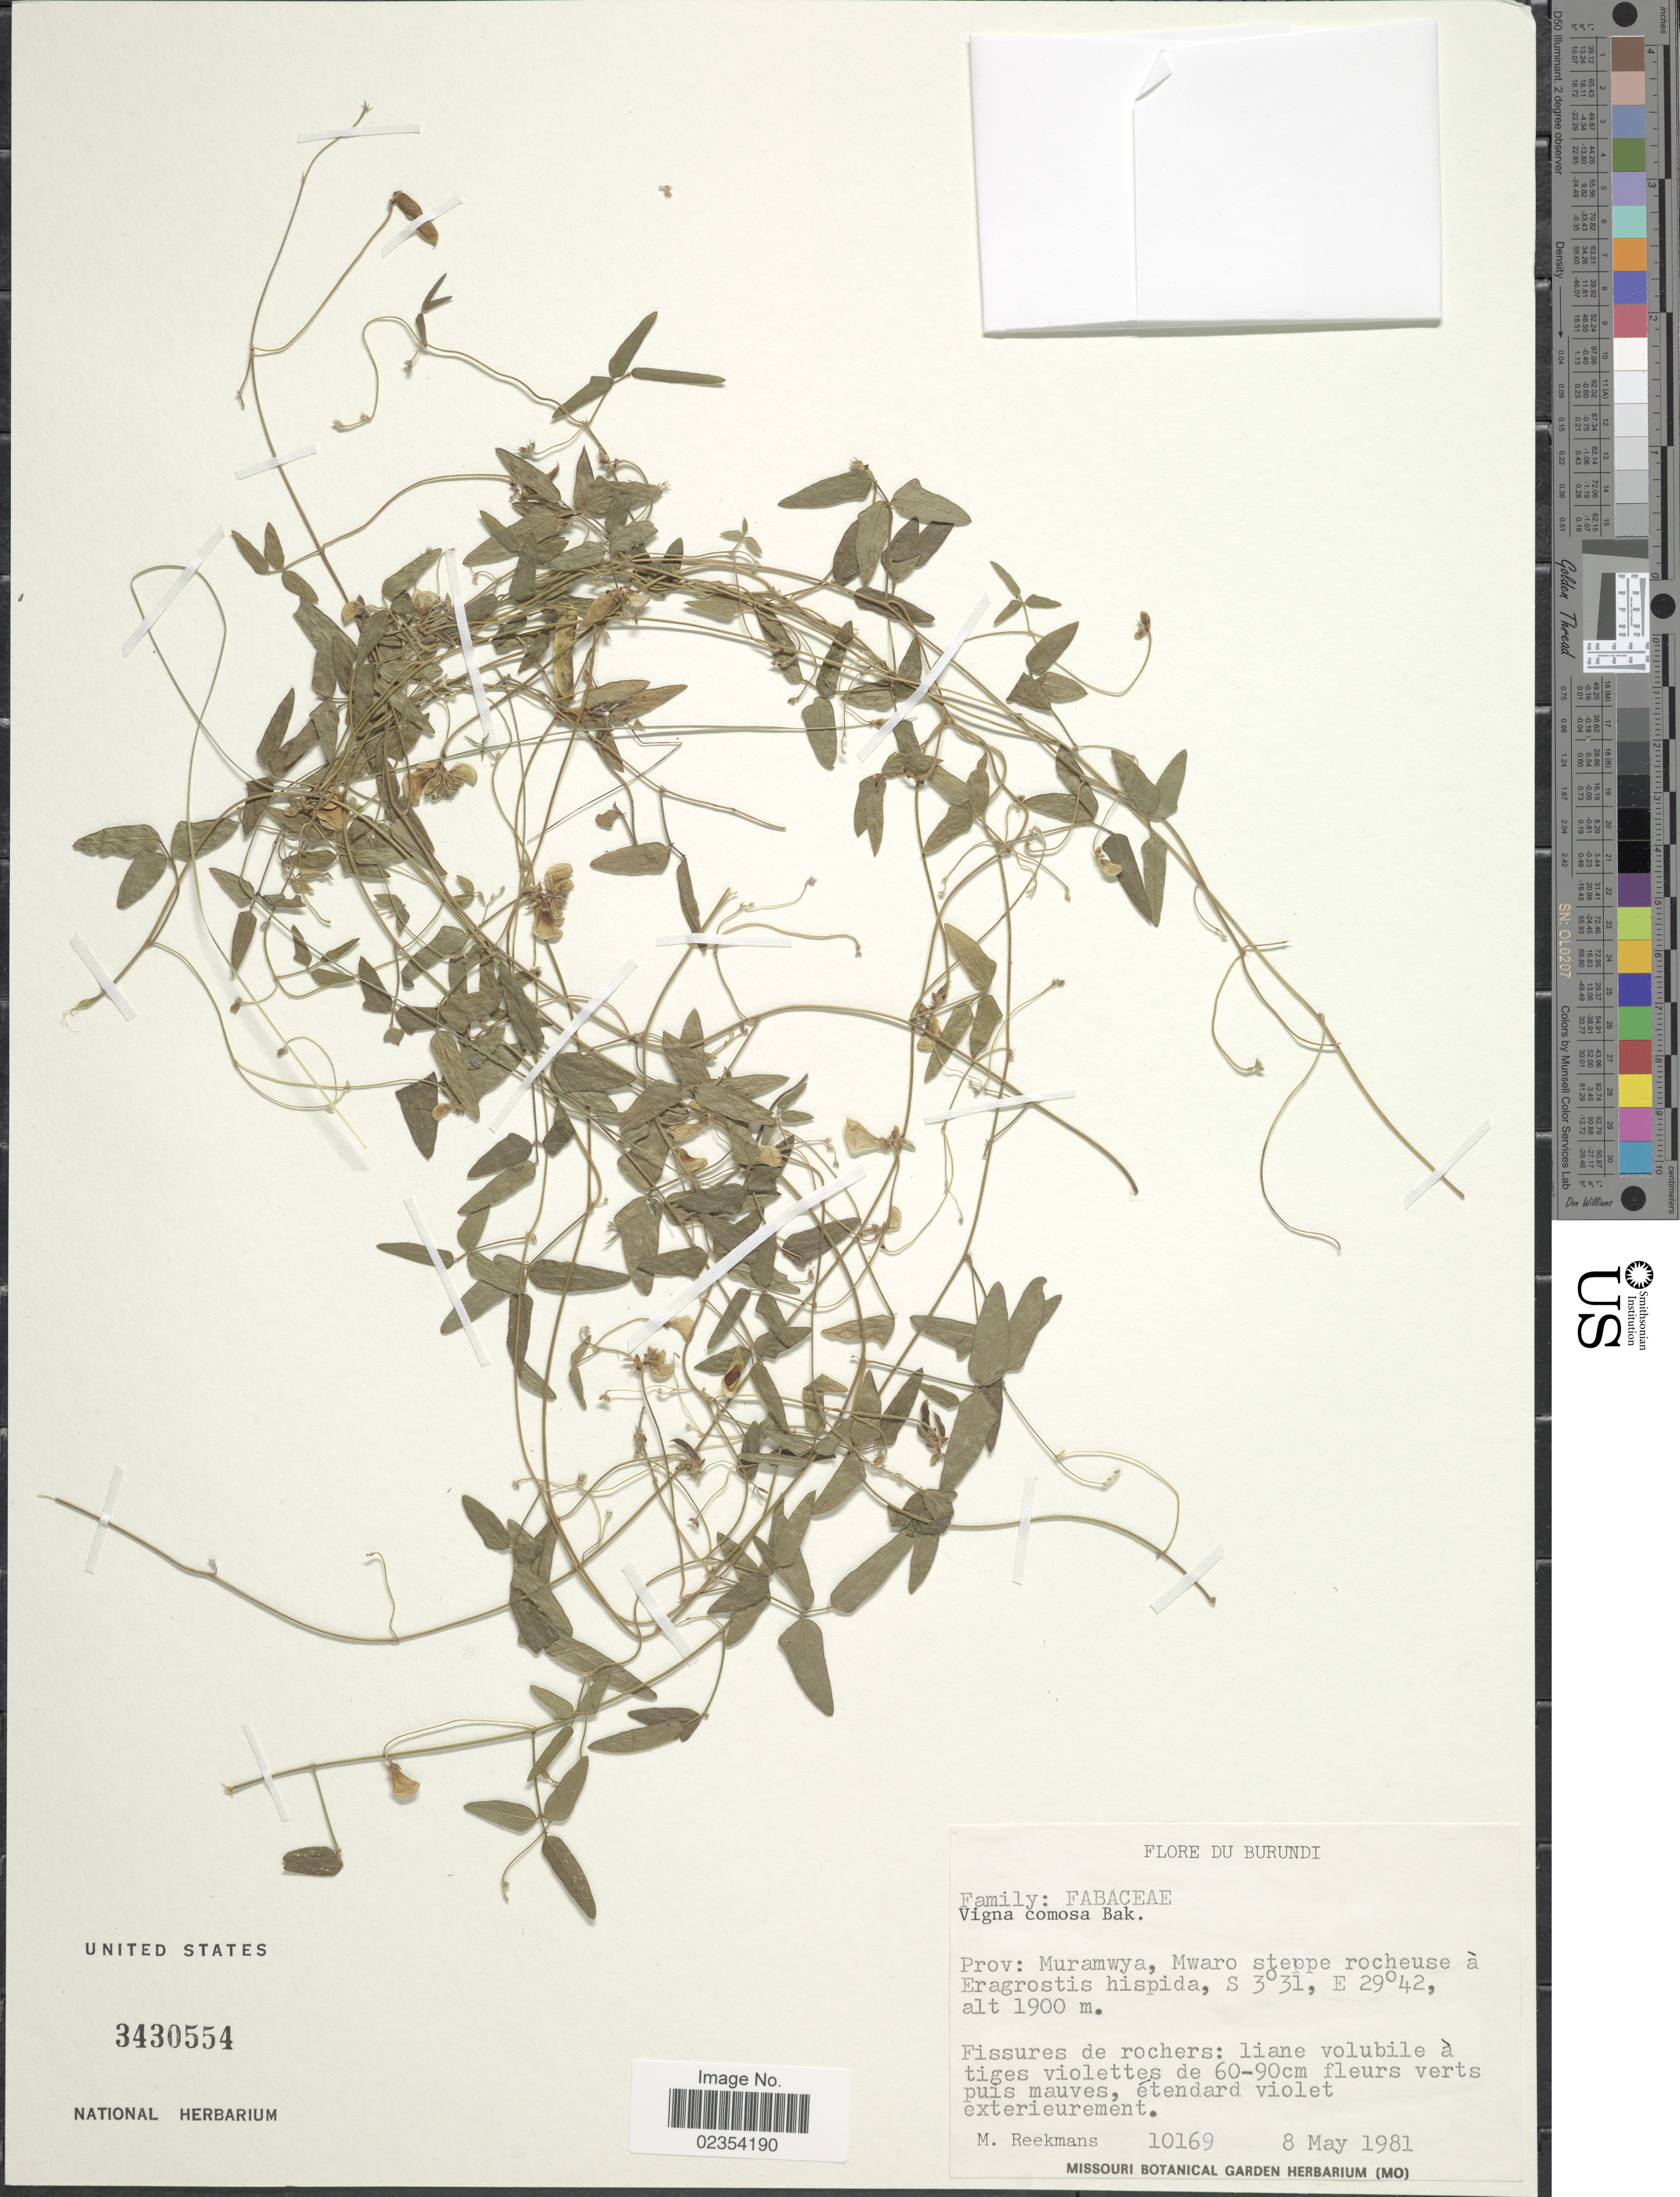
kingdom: Plantae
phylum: Tracheophyta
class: Magnoliopsida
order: Fabales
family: Fabaceae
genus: Vigna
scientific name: Vigna comosa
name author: Baker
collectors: M. Reekmans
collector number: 10169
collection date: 1981-05-08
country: Burundi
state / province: Muramvya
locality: Maro steppe.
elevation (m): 1900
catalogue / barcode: US 3430554